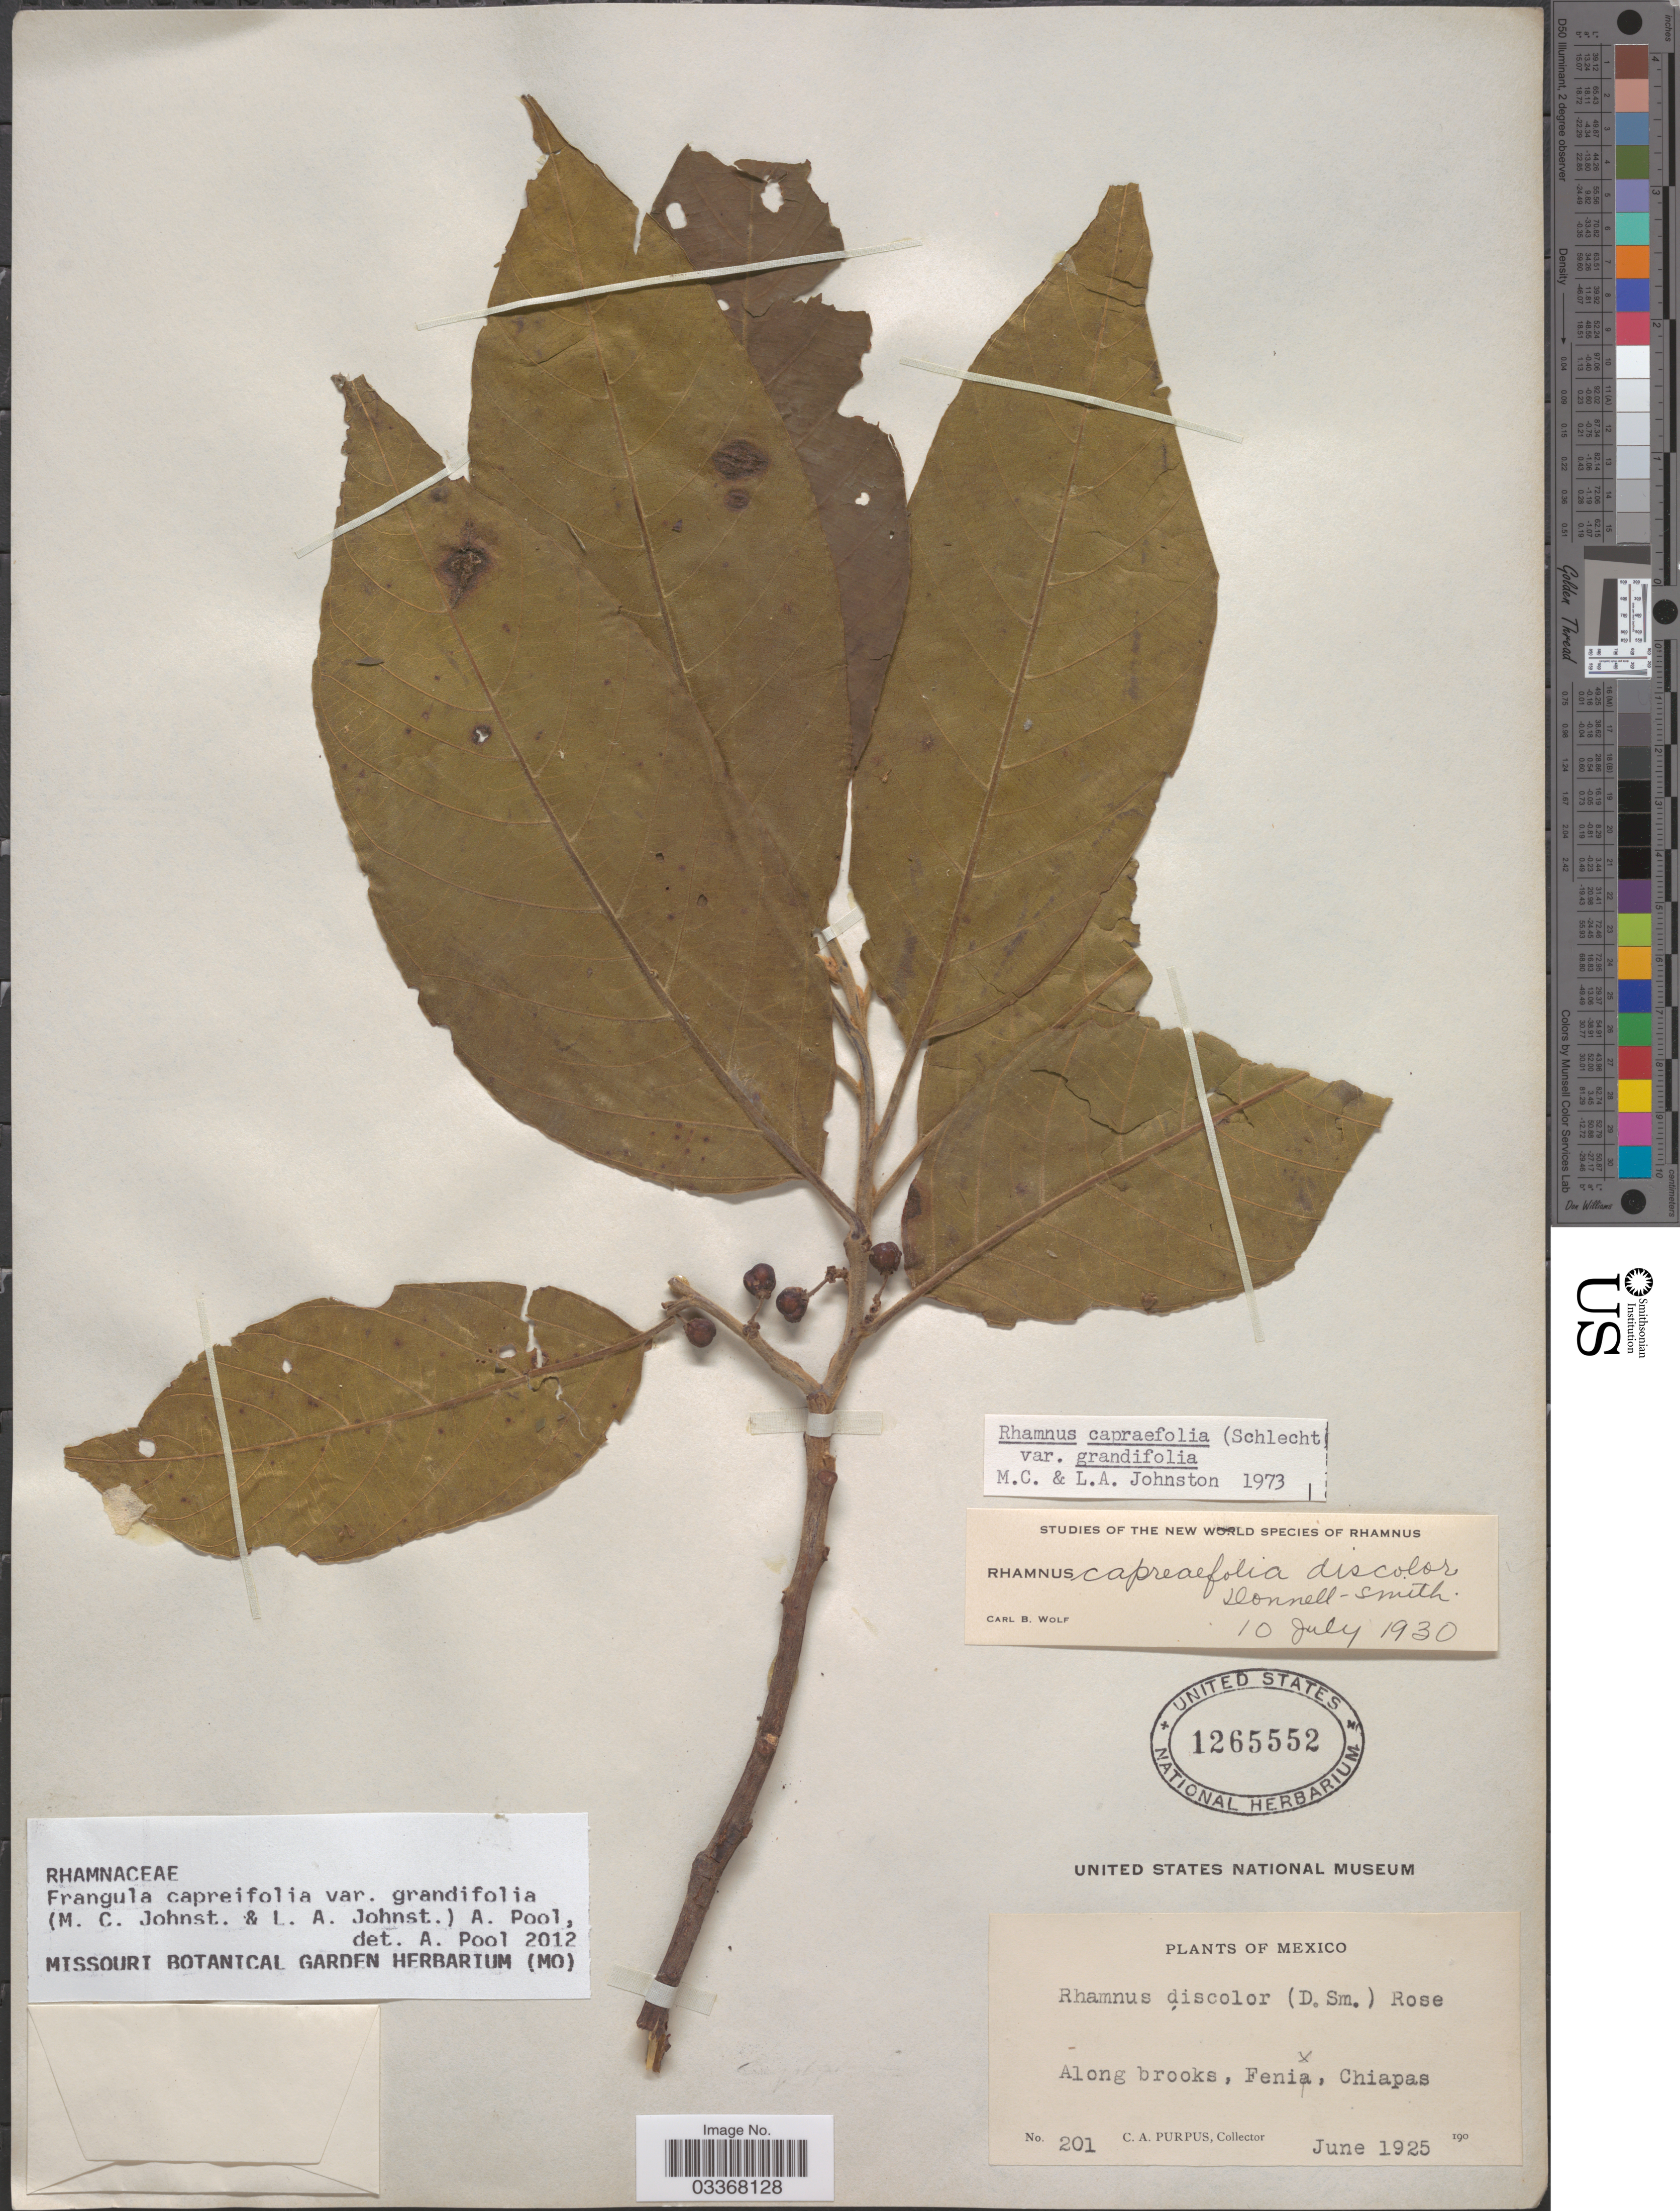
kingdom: Plantae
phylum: Tracheophyta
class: Magnoliopsida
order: Rosales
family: Rhamnaceae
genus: Frangula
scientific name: Frangula capreifolia var. grandifolia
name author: (M.C. Johnst. & L.A. Johnst.) A. Pool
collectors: C. A. Purpus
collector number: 201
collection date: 1925-06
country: Mexico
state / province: Chiapas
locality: Along brooks, Fenix.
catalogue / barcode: US 1265552